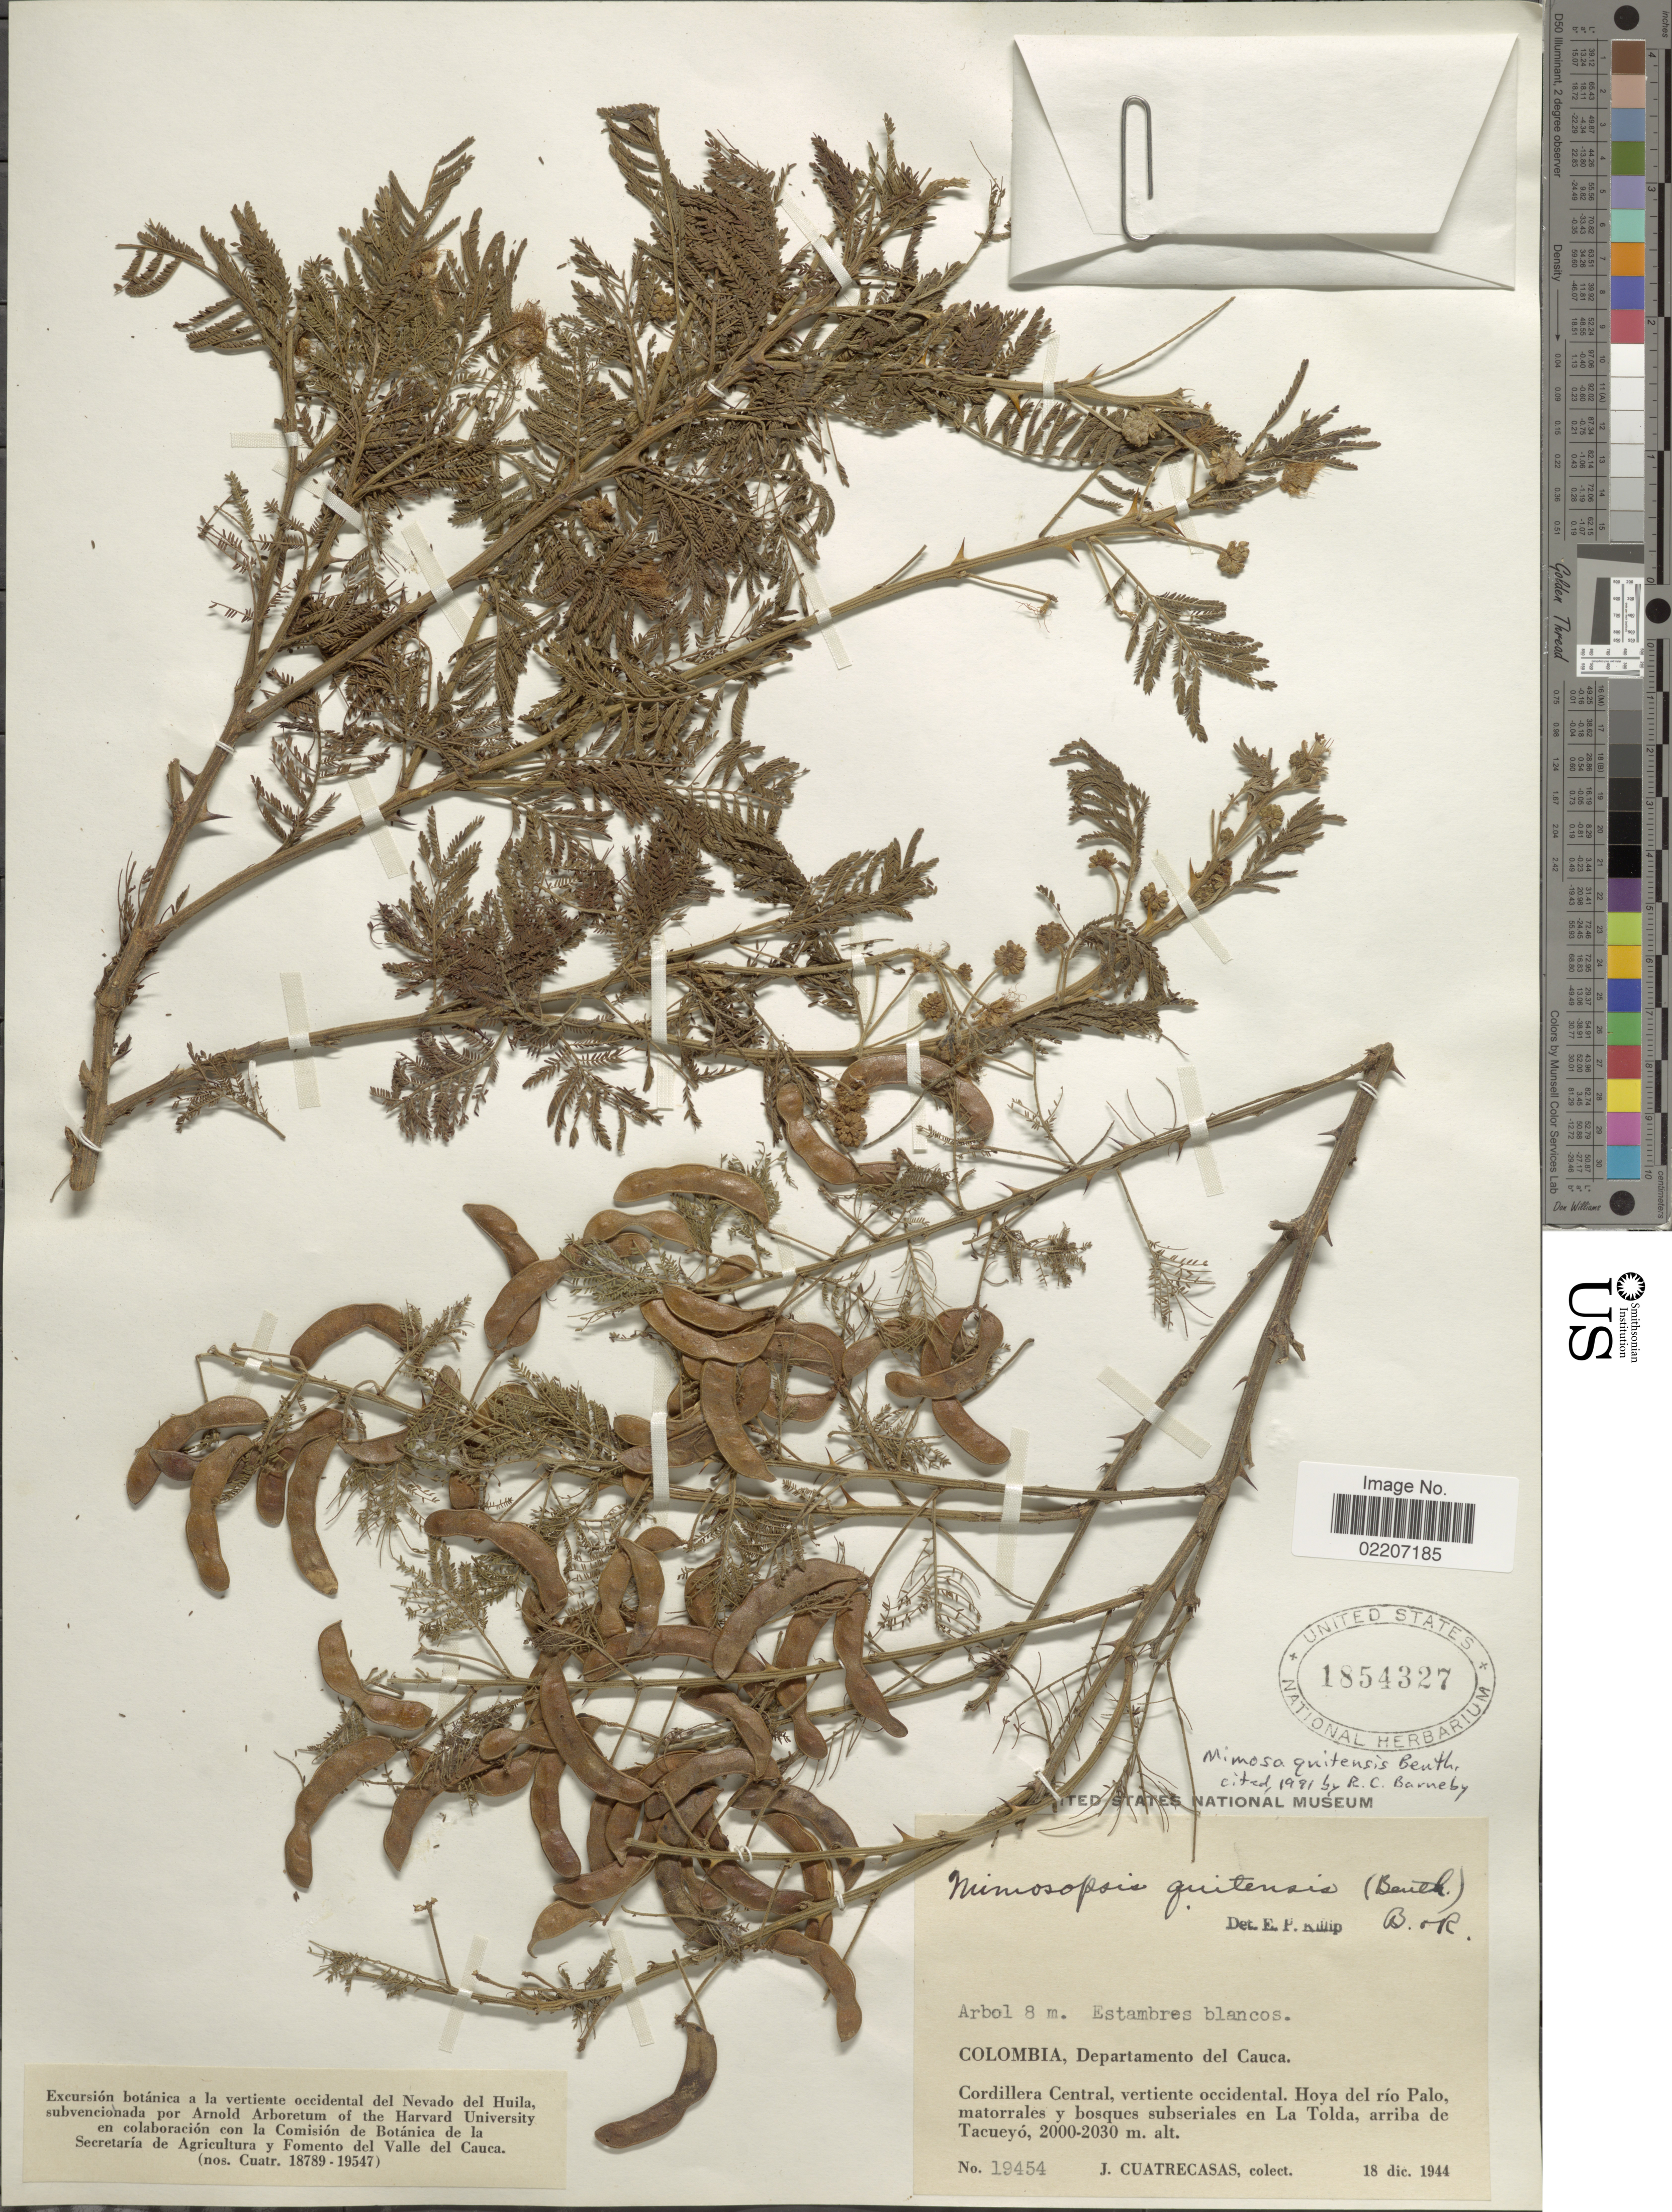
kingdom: Plantae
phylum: Tracheophyta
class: Magnoliopsida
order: Fabales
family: Fabaceae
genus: Mimosa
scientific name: Mimosa quitensis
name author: Benth.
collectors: J. Cuatrecasas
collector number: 19454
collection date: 1944-12-18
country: Colombia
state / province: Cauca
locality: Departamento del Cauca, Cordillera Central, vertiente occidental, Hoya del rioPalo, matorrales y bosques suberiales en La Tolda, arriba de Tacueyo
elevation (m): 2000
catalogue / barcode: US 1854327